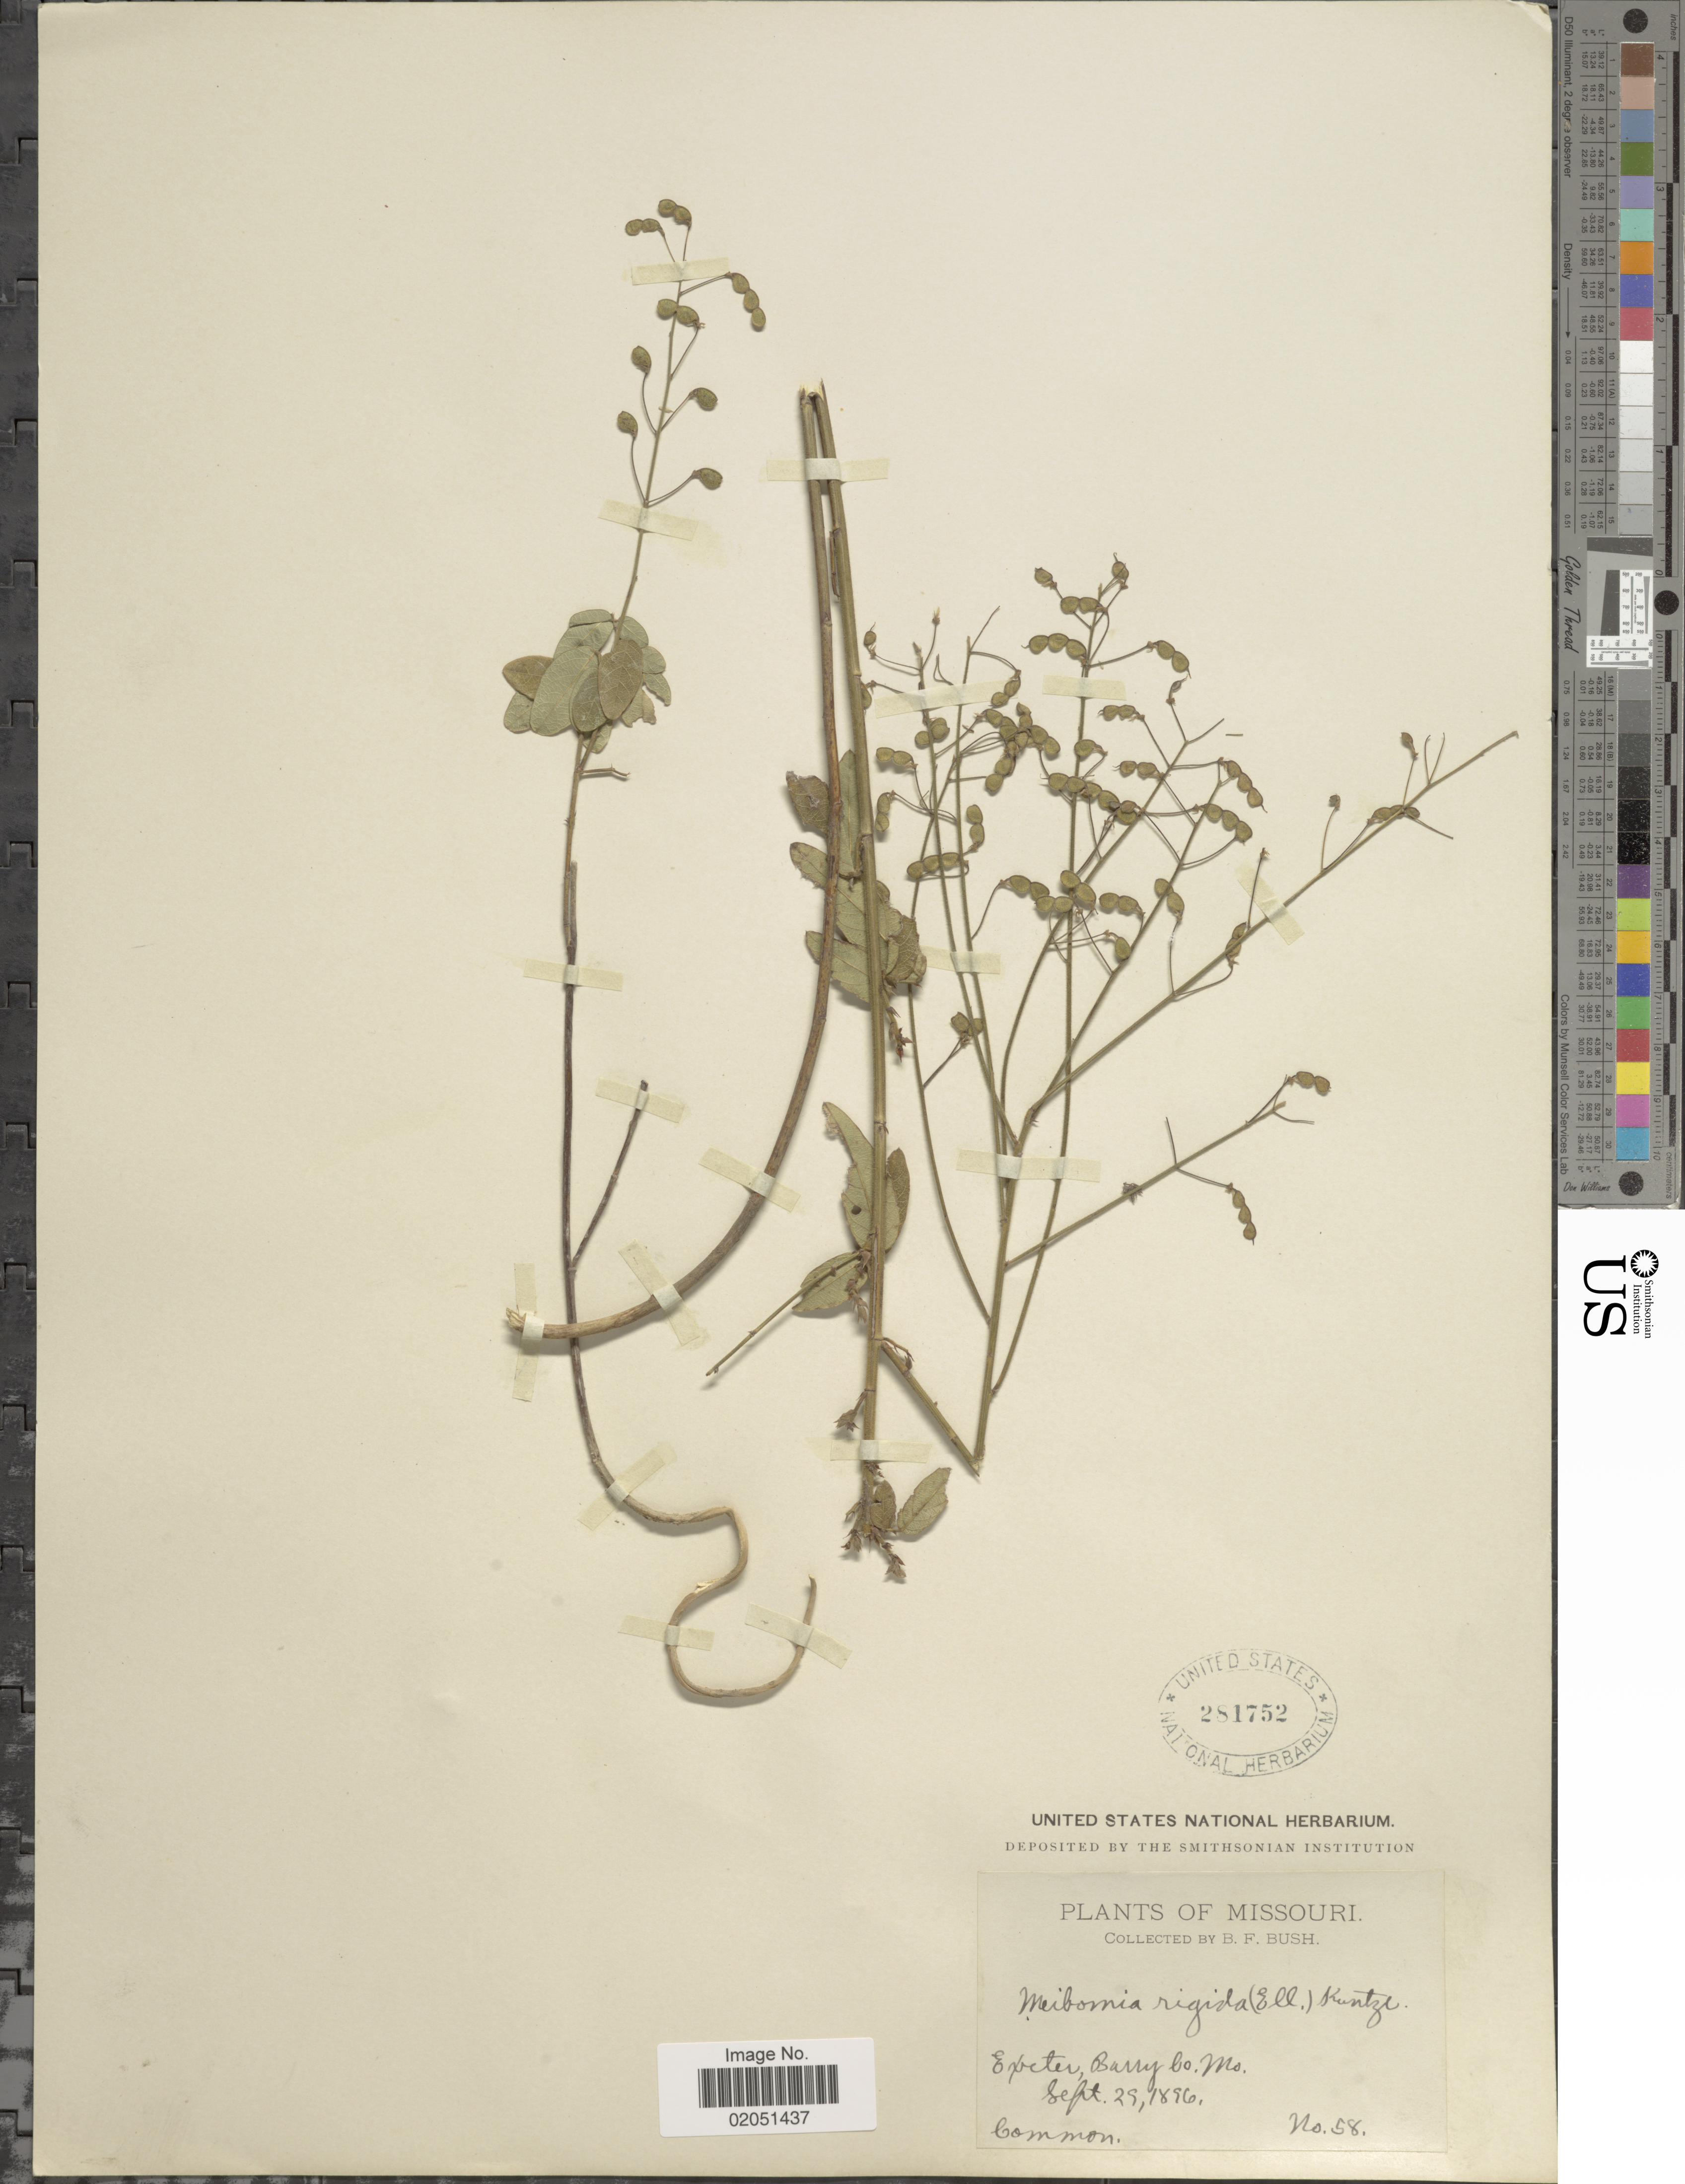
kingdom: Plantae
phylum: Tracheophyta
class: Magnoliopsida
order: Fabales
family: Fabaceae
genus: Desmodium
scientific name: Desmodium rigidum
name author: (Elliott) DC.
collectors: B. F. Bush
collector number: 58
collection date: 1896-09-29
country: United States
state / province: Missouri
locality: Exeter, Barry Co.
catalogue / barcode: US 281752